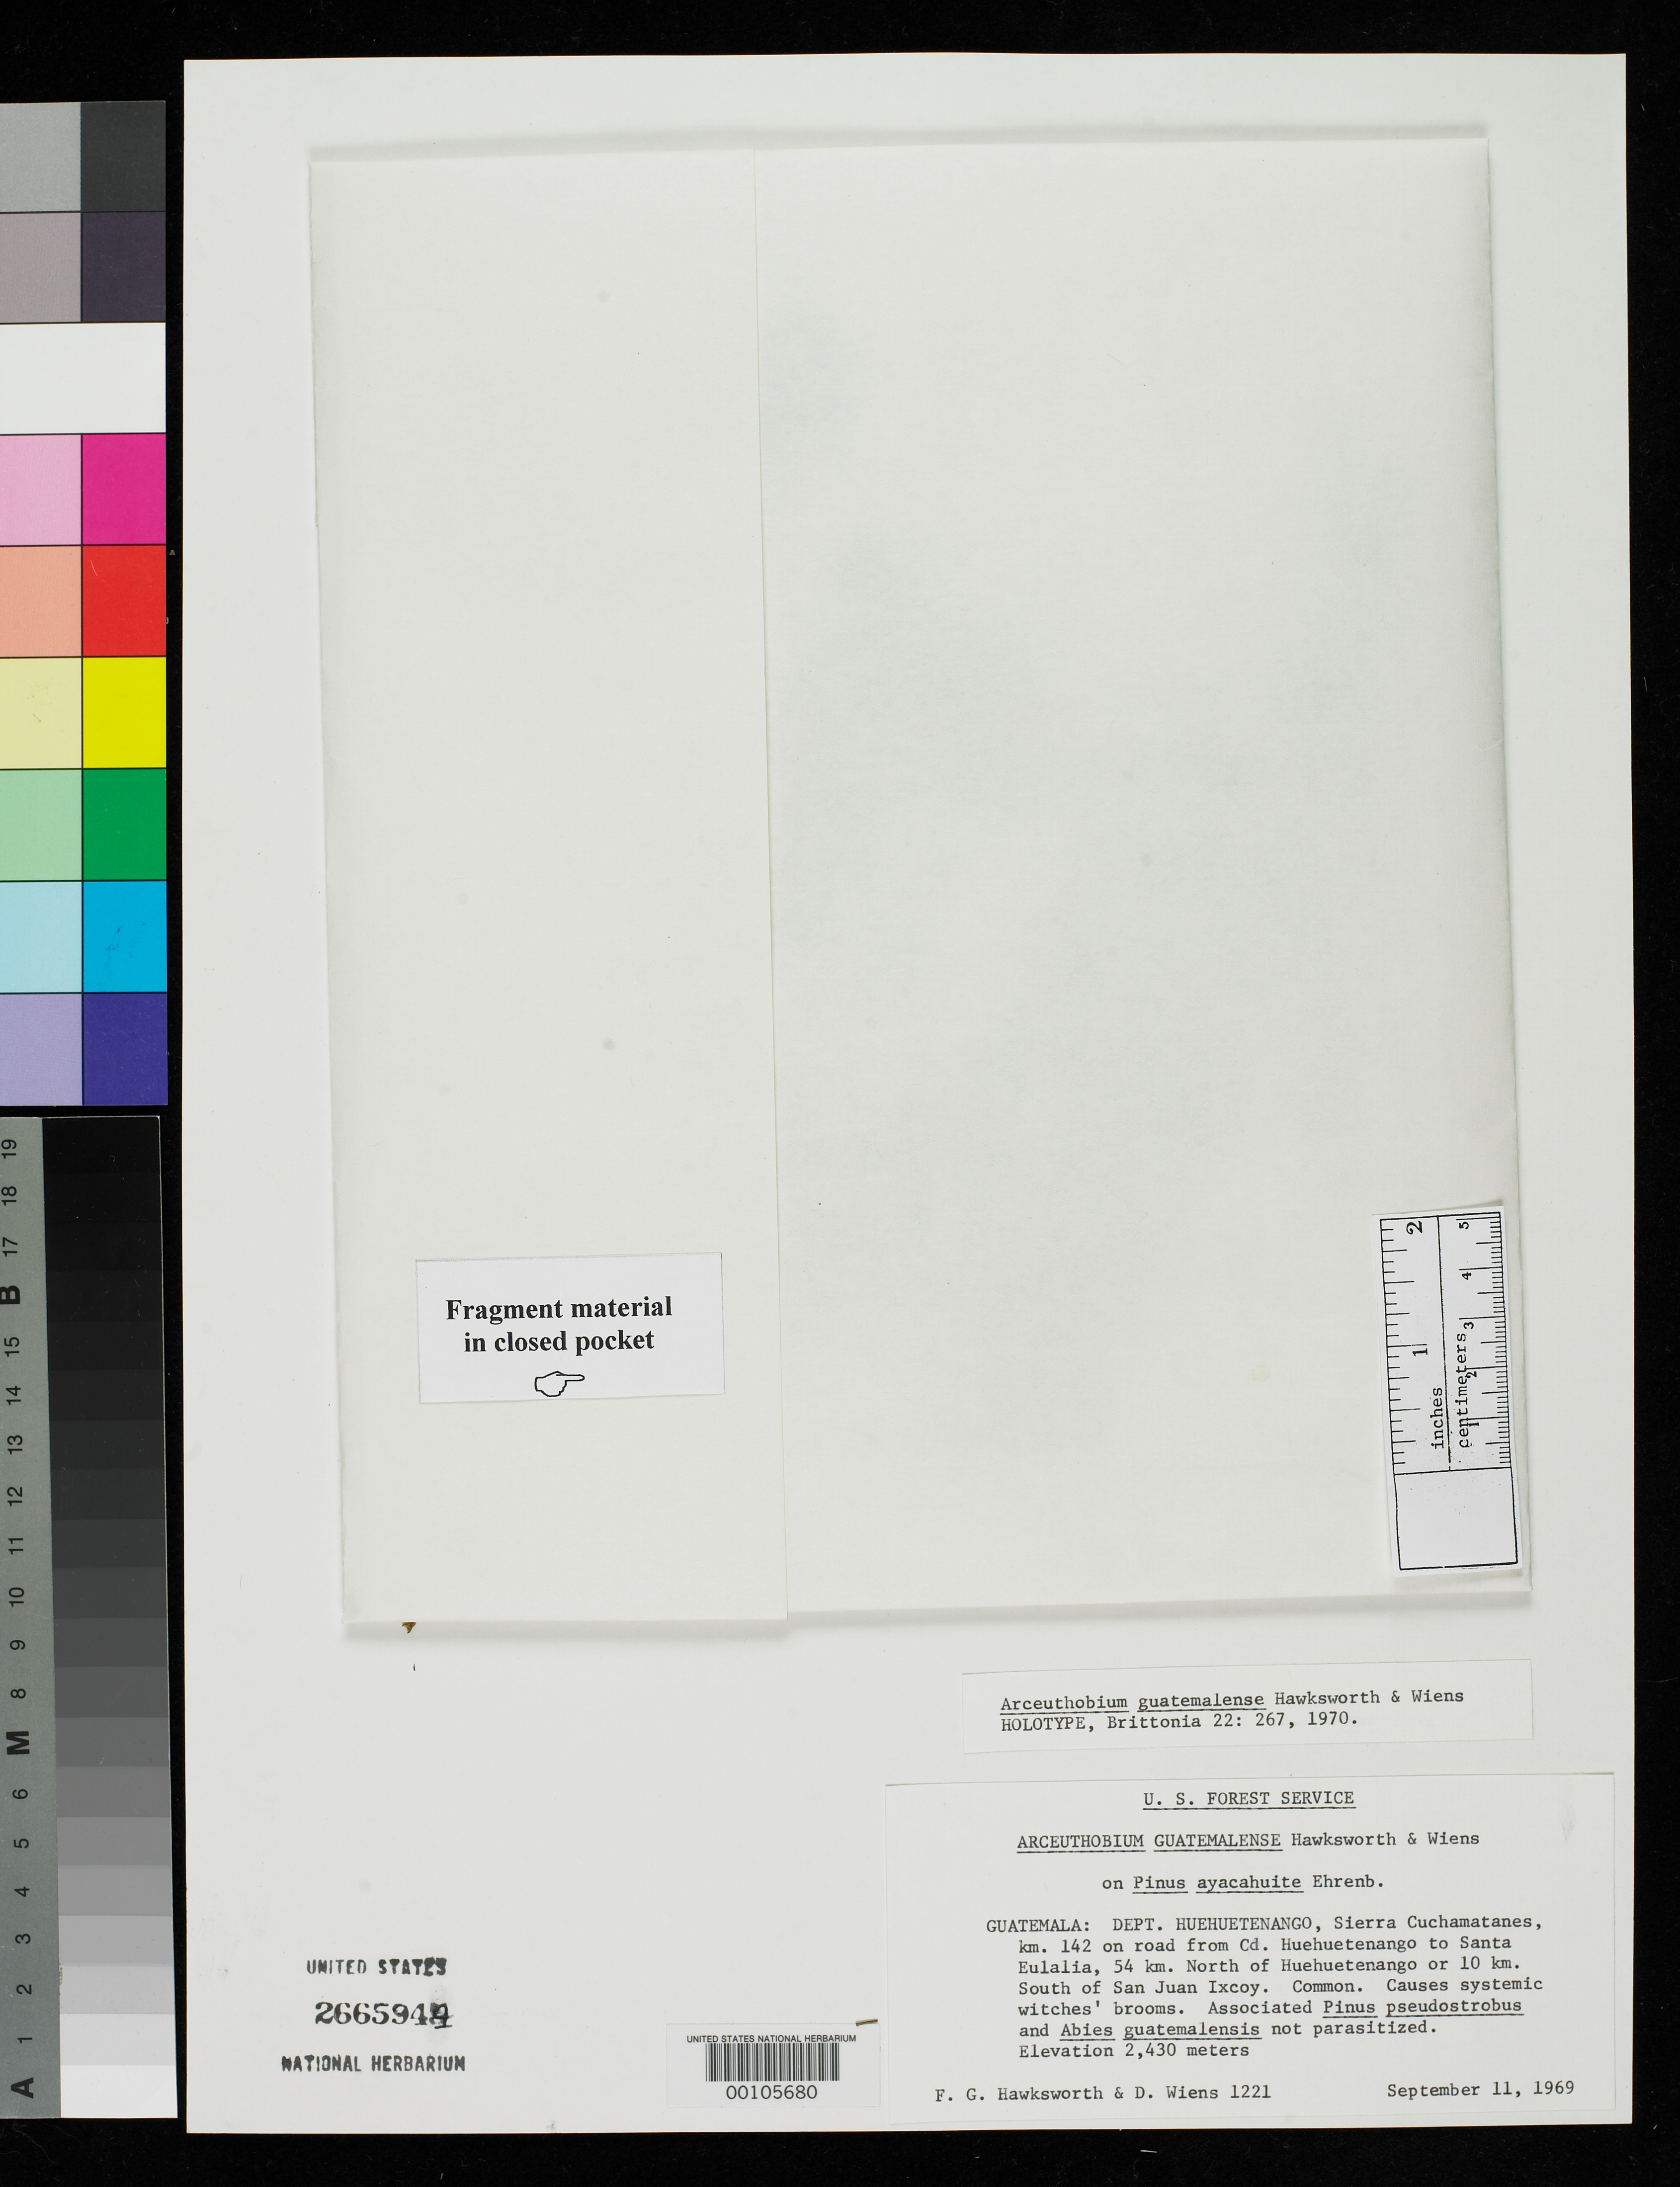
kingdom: Plantae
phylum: Tracheophyta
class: Magnoliopsida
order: Santalales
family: Viscaceae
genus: Arceuthobium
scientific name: Arceuthobium guatemalense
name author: Hawksw. & Wiens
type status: Holotype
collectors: F. G. Hawksworth & D. Wiens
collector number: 1221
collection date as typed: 11 Sep 1969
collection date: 1969-09-11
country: Guatemala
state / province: Huehuetenango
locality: Sierra Cuchamatanes, between Cd. Huehuetenango and Santa Eulalia.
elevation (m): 2430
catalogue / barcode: US 2665944